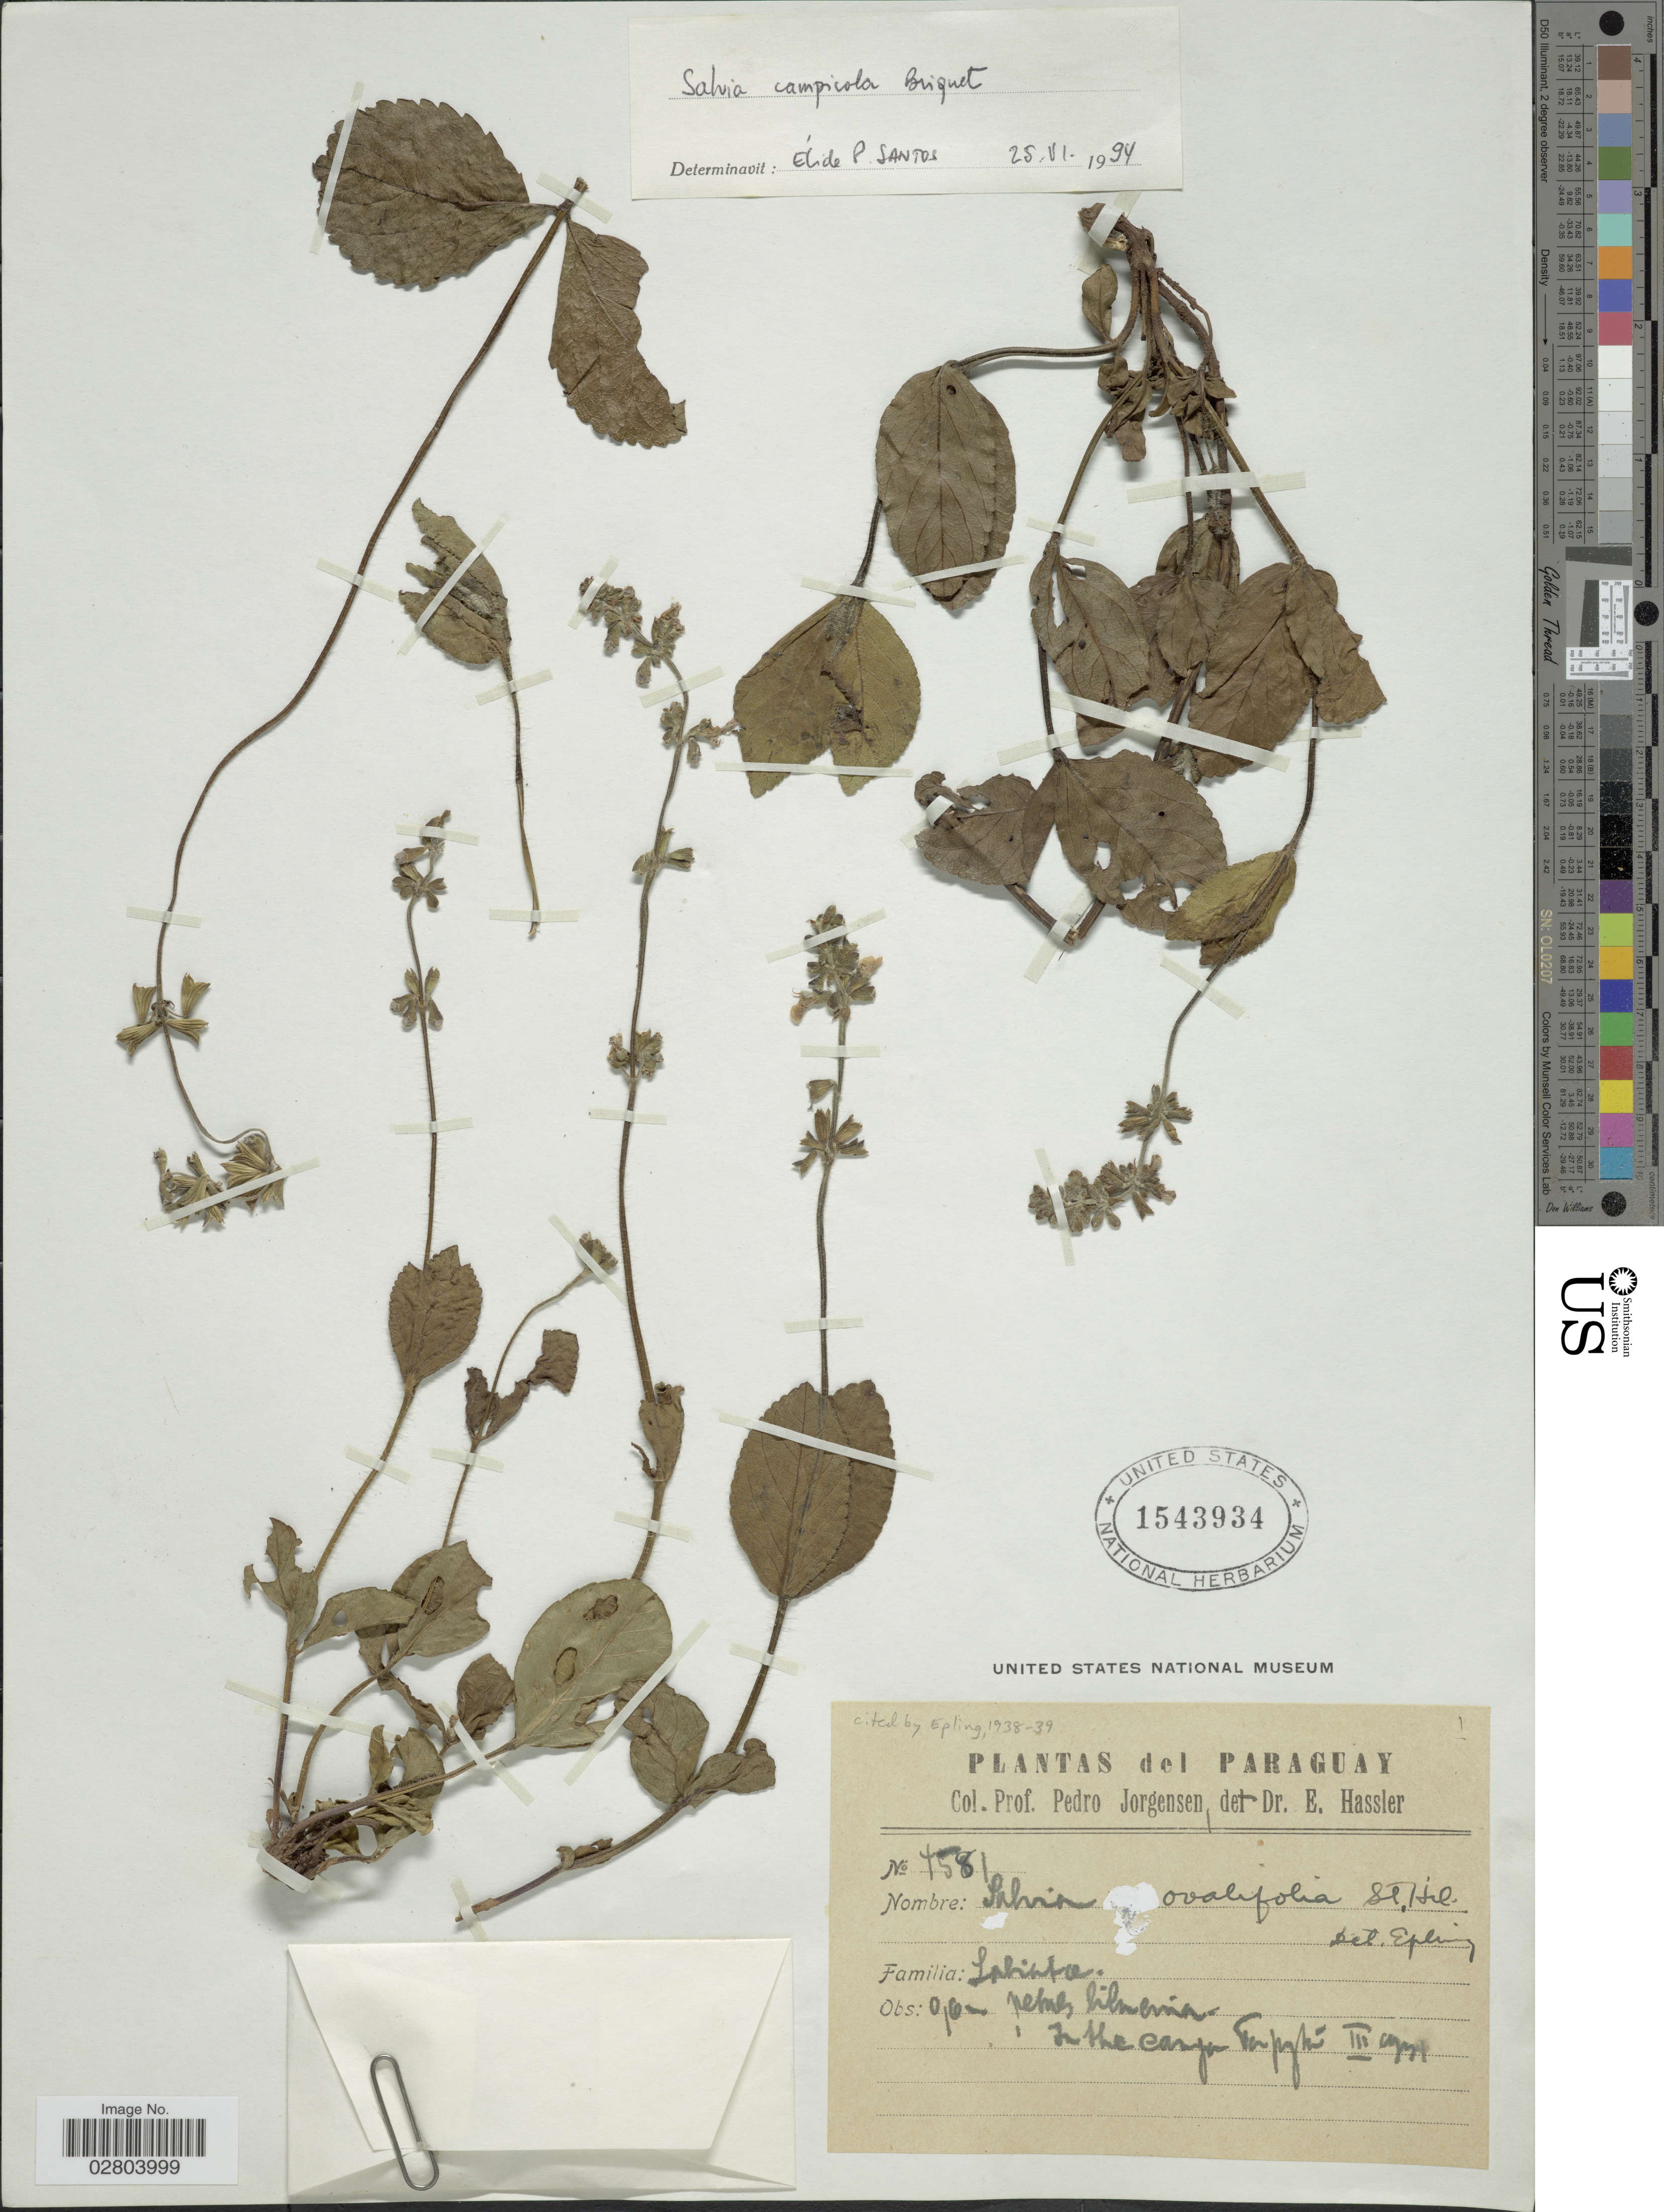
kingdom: Plantae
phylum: Tracheophyta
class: Magnoliopsida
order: Lamiales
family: Lamiaceae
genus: Salvia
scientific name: Salvia campicola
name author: Briq.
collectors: P. Jörgensen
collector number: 1581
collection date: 1994-03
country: Paraguay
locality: Tapyta.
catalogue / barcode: US 1543934